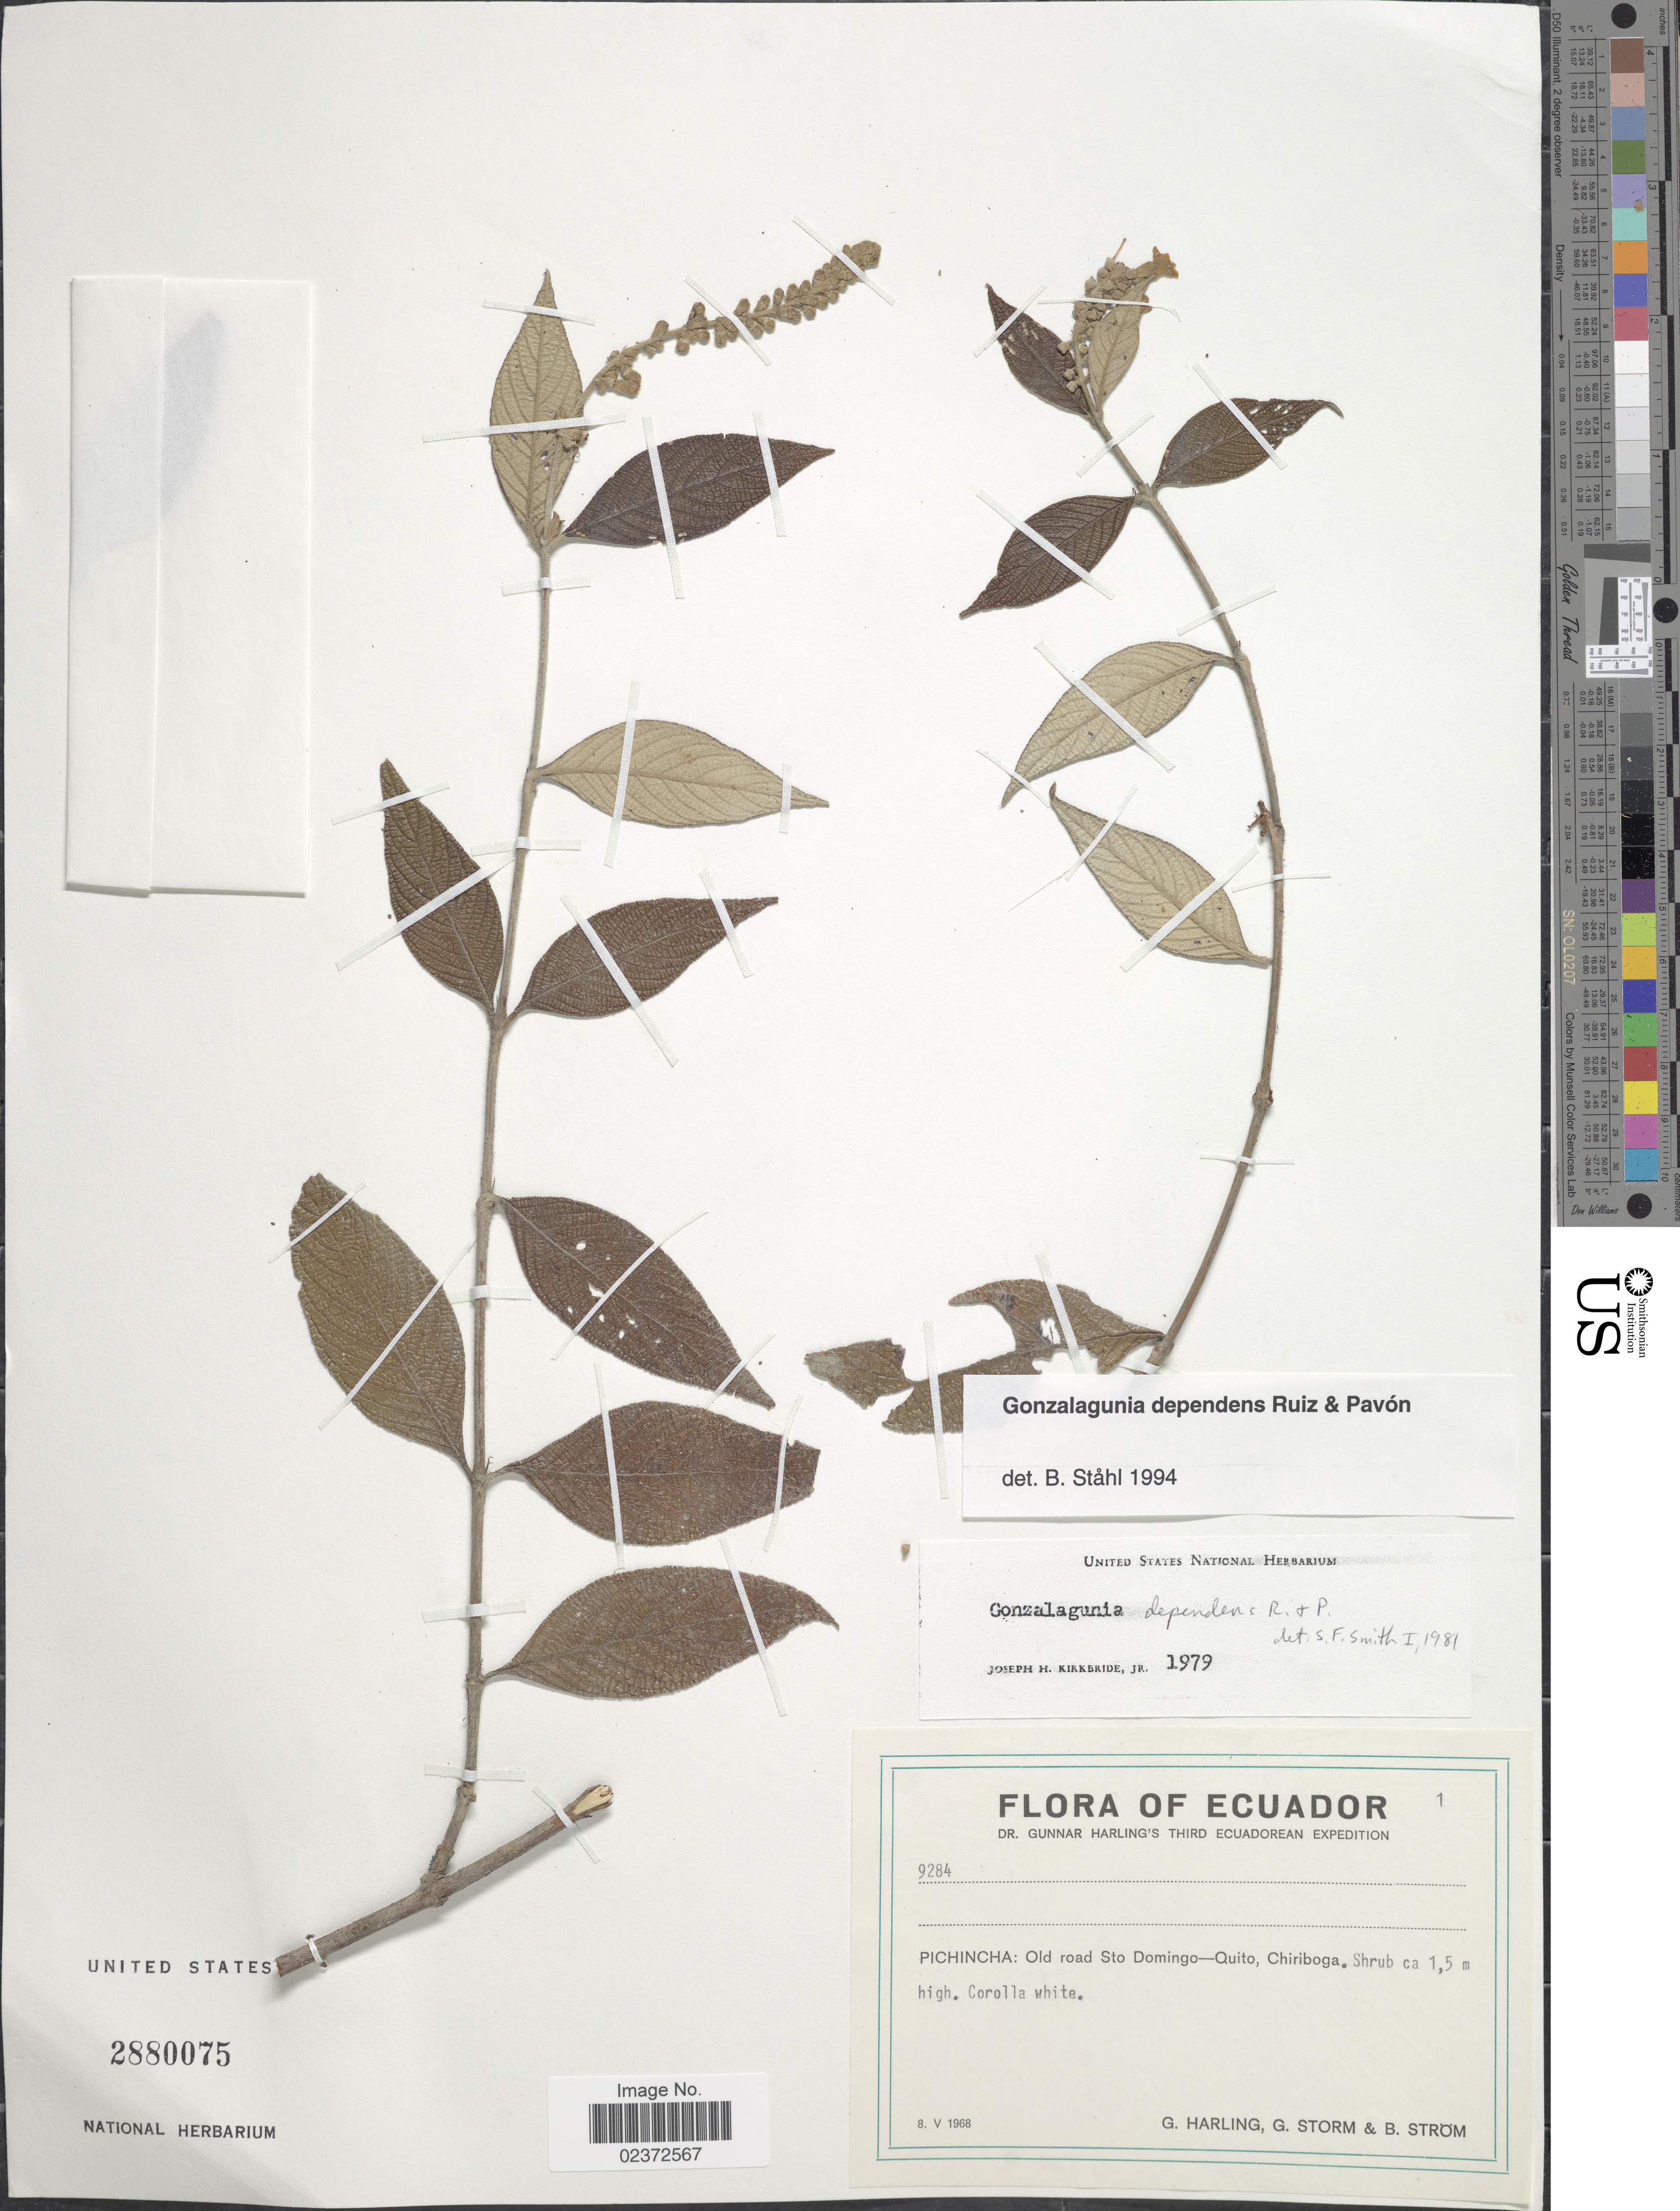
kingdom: Plantae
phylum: Tracheophyta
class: Magnoliopsida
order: Gentianales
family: Rubiaceae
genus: Gonzalagunia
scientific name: Gonzalagunia dependens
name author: Ruiz & Pav.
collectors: G. Harling, G. Storm & B. Ström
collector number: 9284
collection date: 1968-05-08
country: Ecuador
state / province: Pichincha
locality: Old road Sto Domingo-Quito, Chiriboga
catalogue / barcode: US 2880075